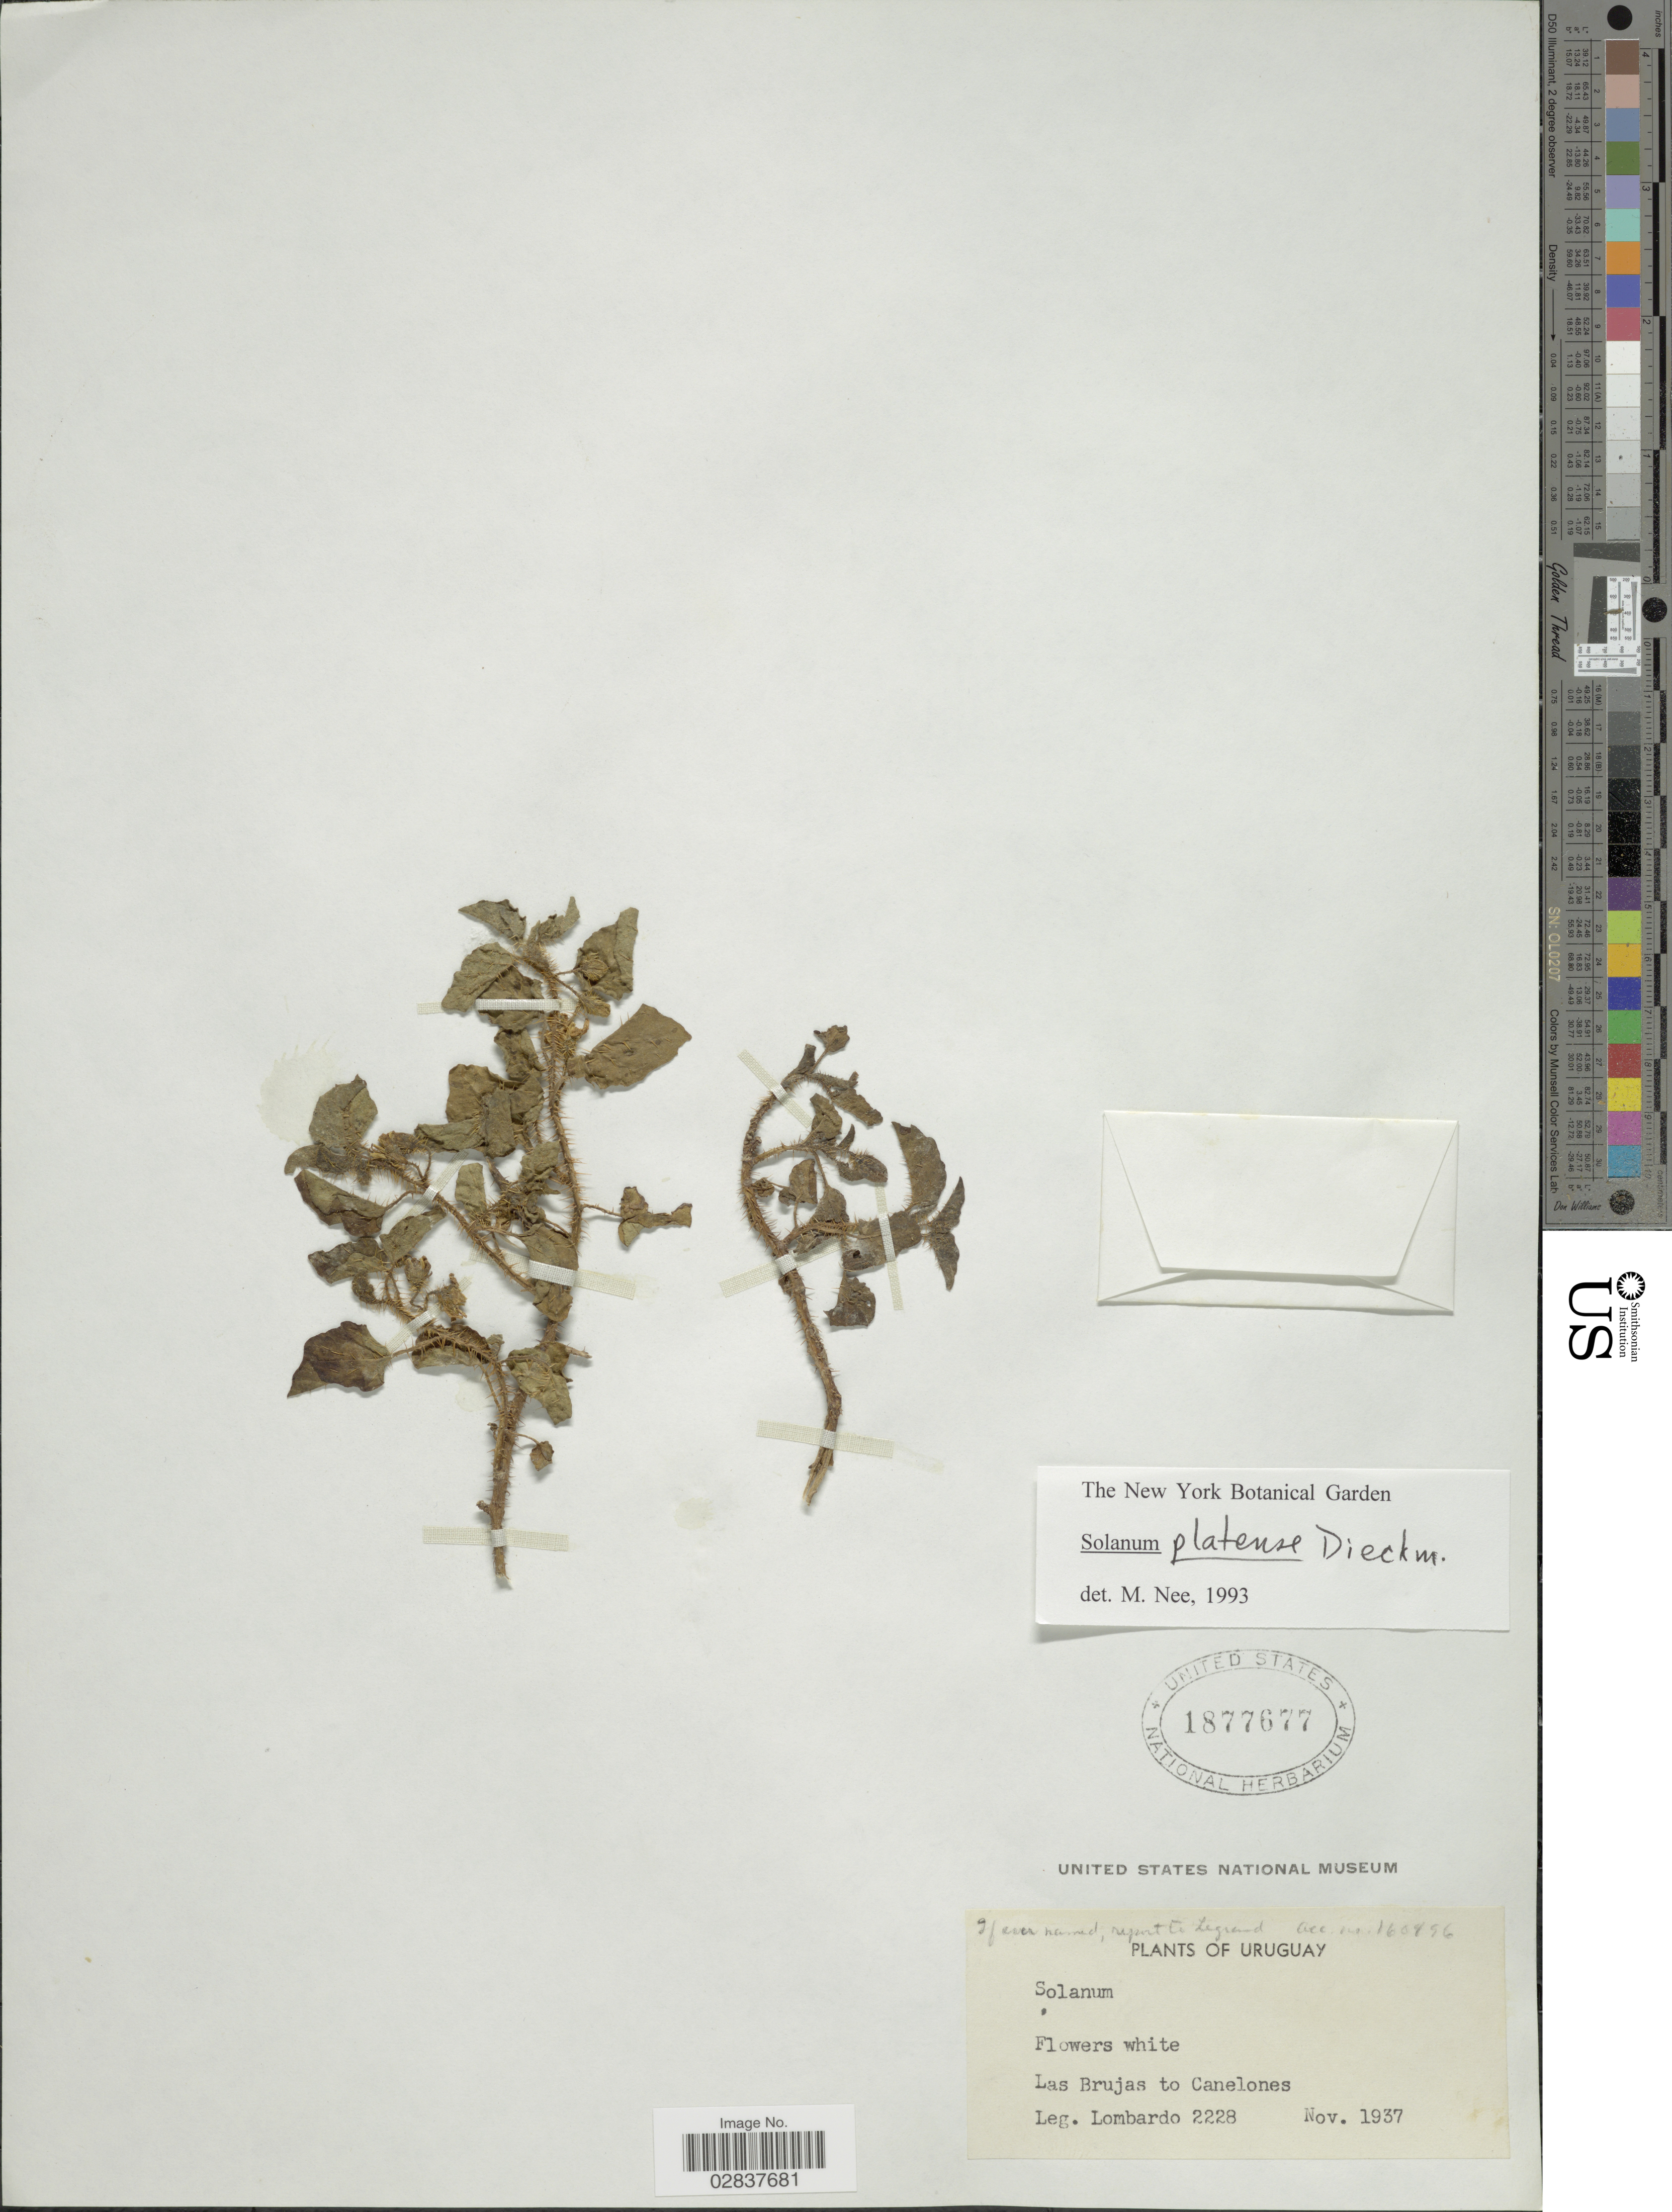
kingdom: Plantae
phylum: Tracheophyta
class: Magnoliopsida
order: Solanales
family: Solanaceae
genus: Solanum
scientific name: Solanum platense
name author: Dieckman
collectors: Lombardo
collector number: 2228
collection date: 1937-11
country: Uruguay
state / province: Canelones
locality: Las Brujas to Canelones.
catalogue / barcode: US 1877677